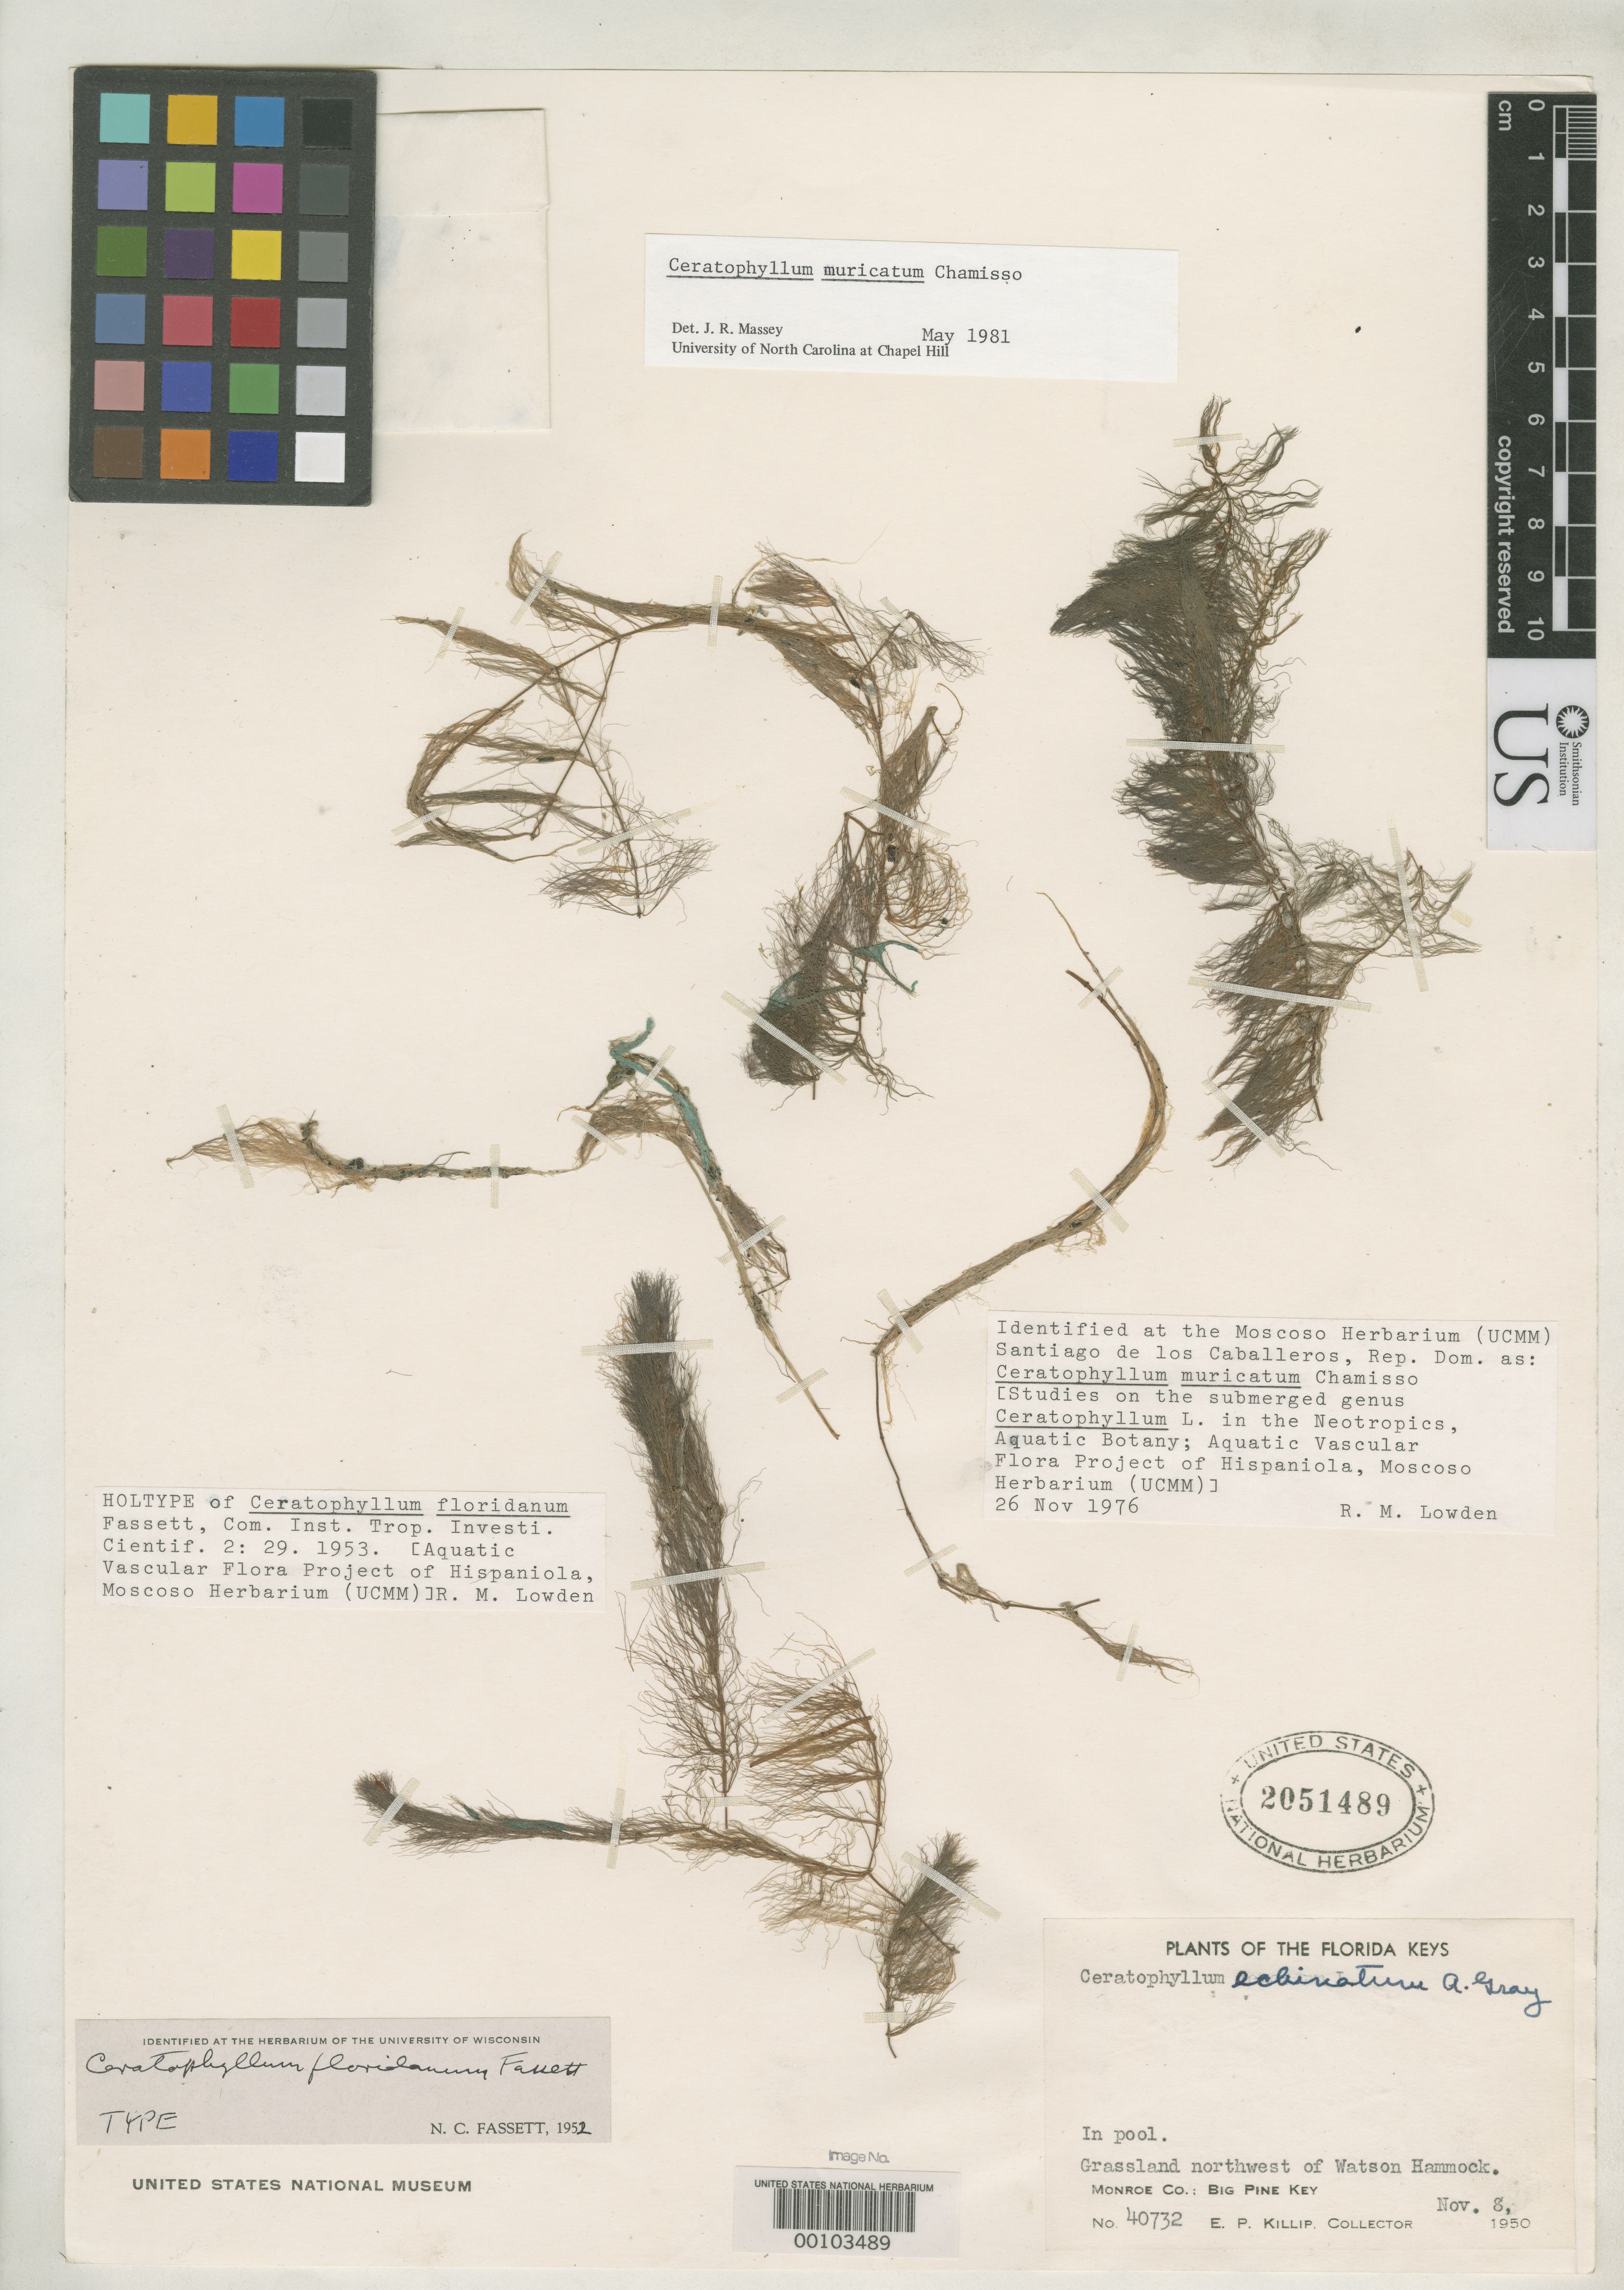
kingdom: Plantae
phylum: Tracheophyta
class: Magnoliopsida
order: Ceratophyllales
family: Ceratophyllaceae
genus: Ceratophyllum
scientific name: Ceratophyllum floridanum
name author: Fassett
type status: Holotype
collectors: E. P. Killip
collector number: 40732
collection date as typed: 08 Nov 1950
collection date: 1950-11-08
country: United States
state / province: Florida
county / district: Monroe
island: Big Pine Key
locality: Grassland NW of Watson Hammock.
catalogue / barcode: US 2051489